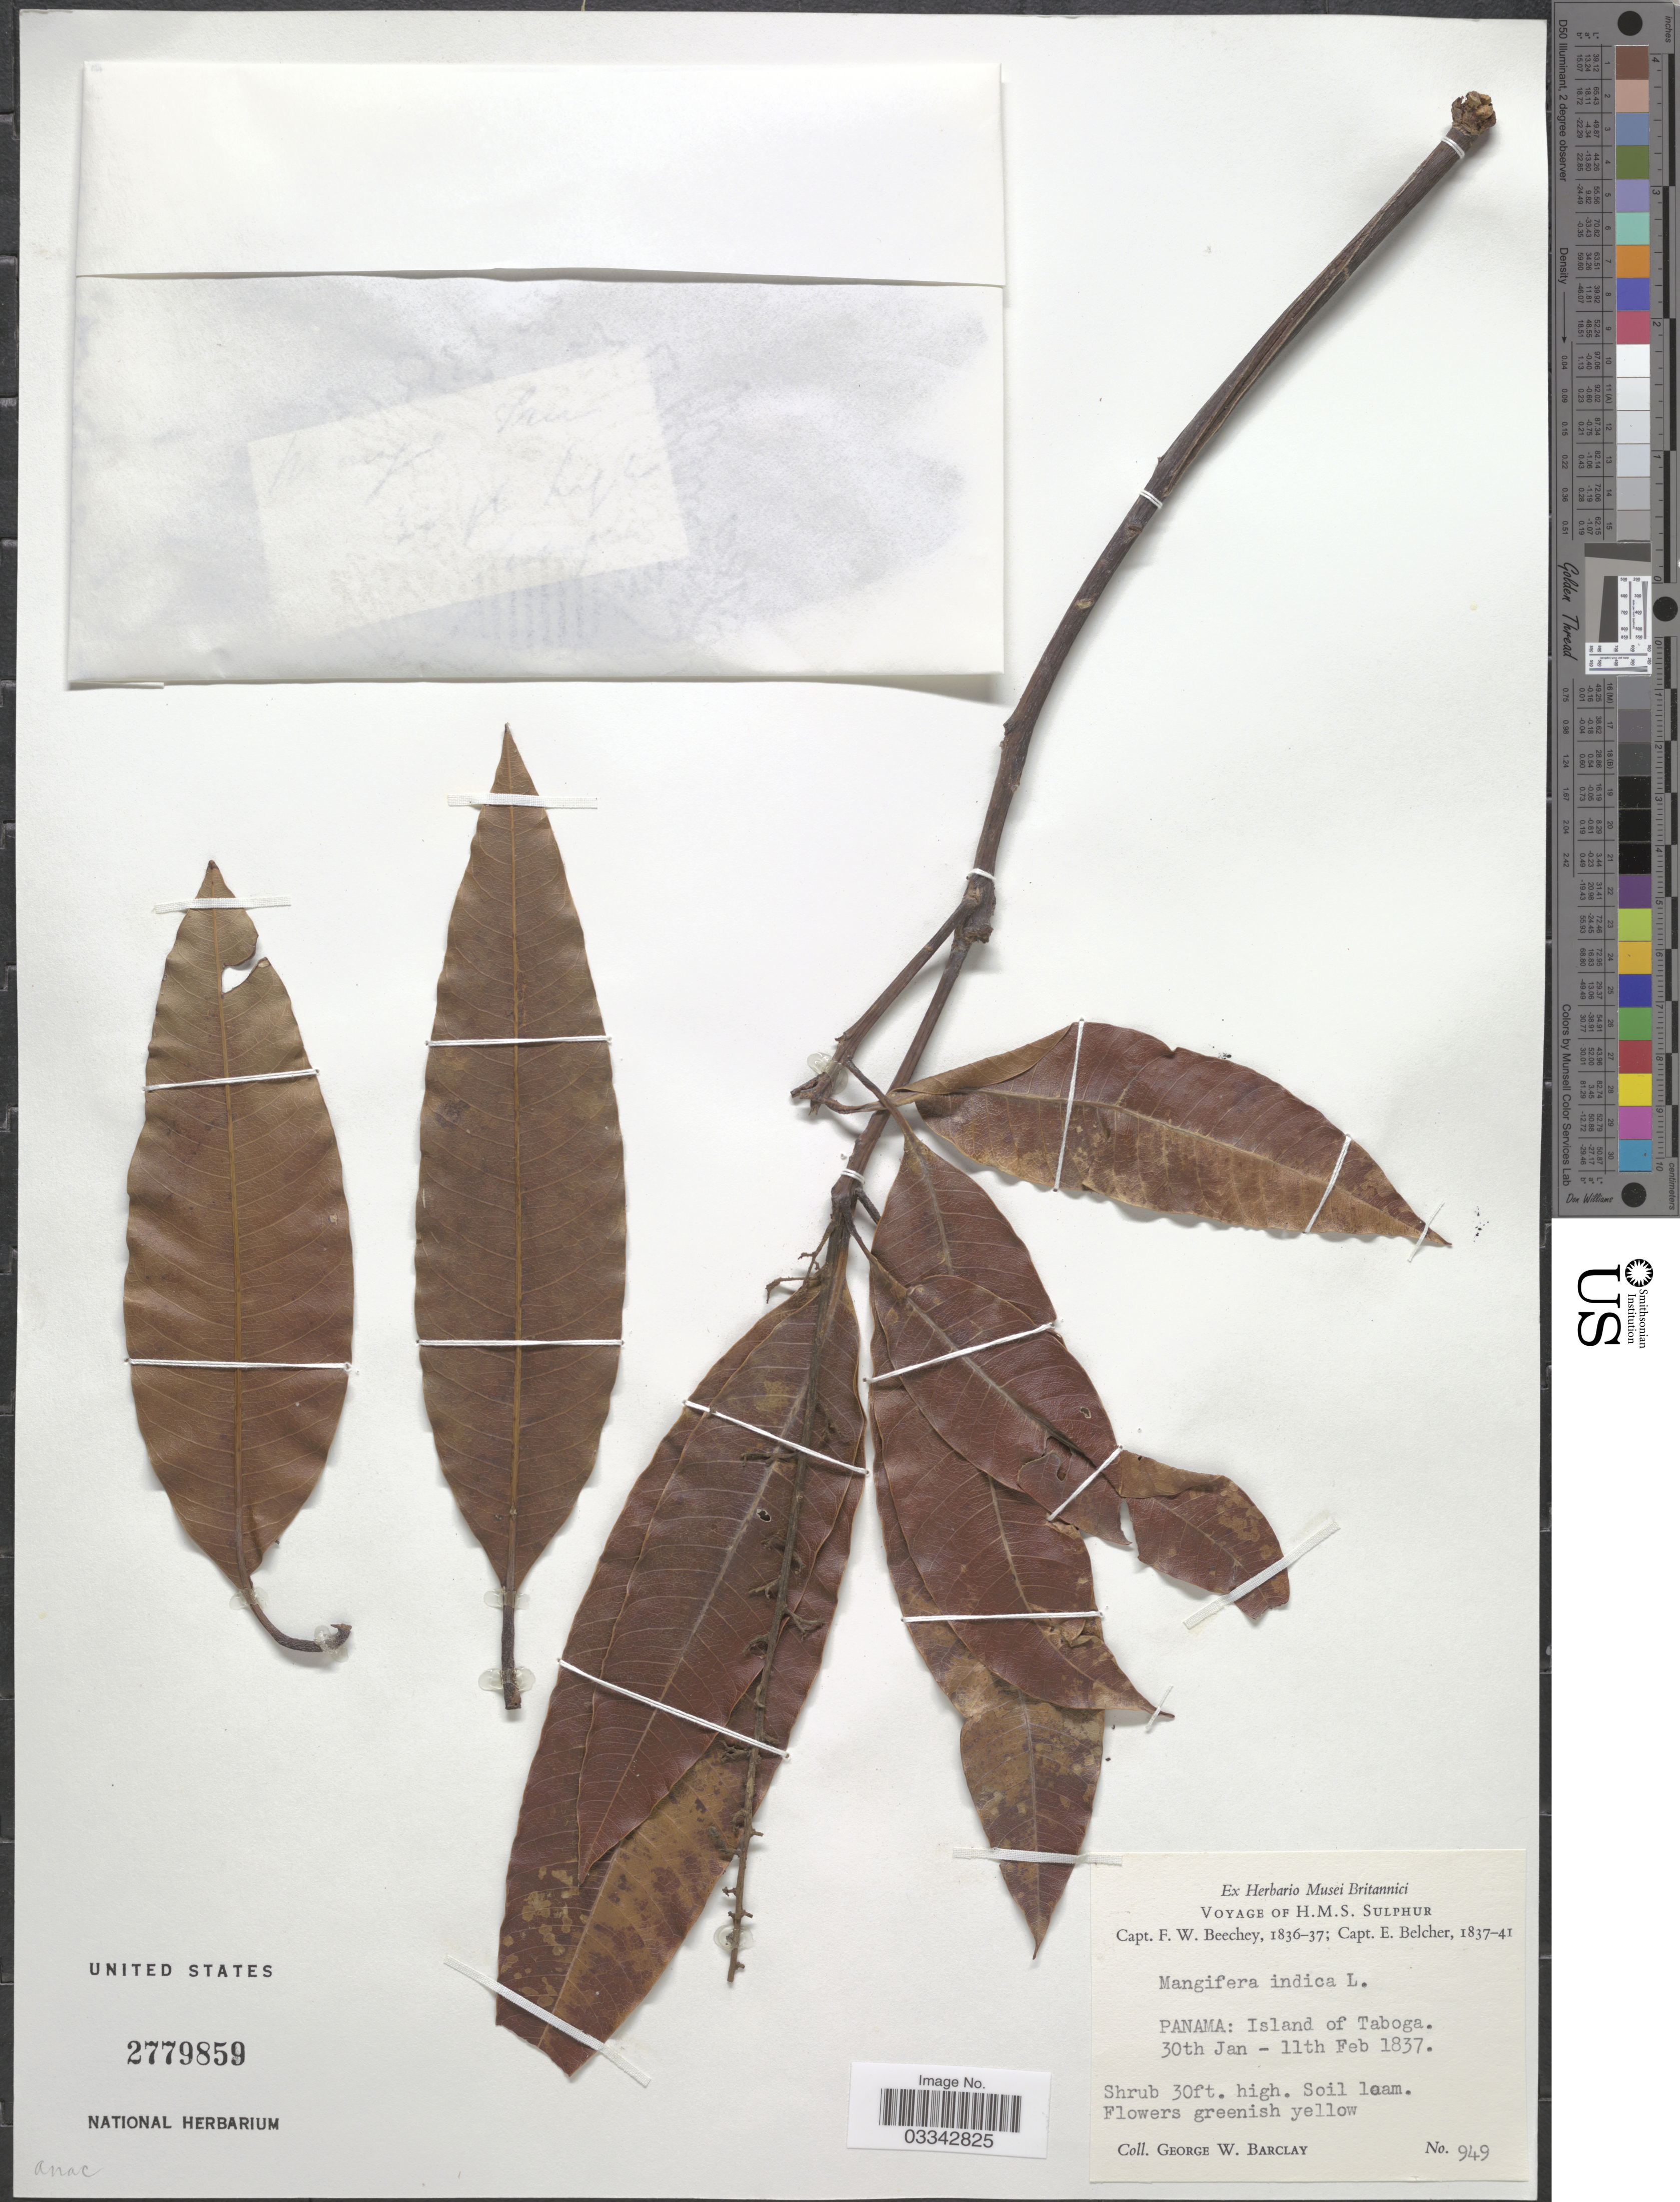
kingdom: Plantae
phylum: Tracheophyta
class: Magnoliopsida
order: Sapindales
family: Anacardiaceae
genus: Mangifera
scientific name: Mangifera indica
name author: L.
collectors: G. W. Barclay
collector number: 949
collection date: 1837-01-30/1837-02-11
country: Panama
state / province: Panamá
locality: Island of Taboga.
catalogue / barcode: US 2779859